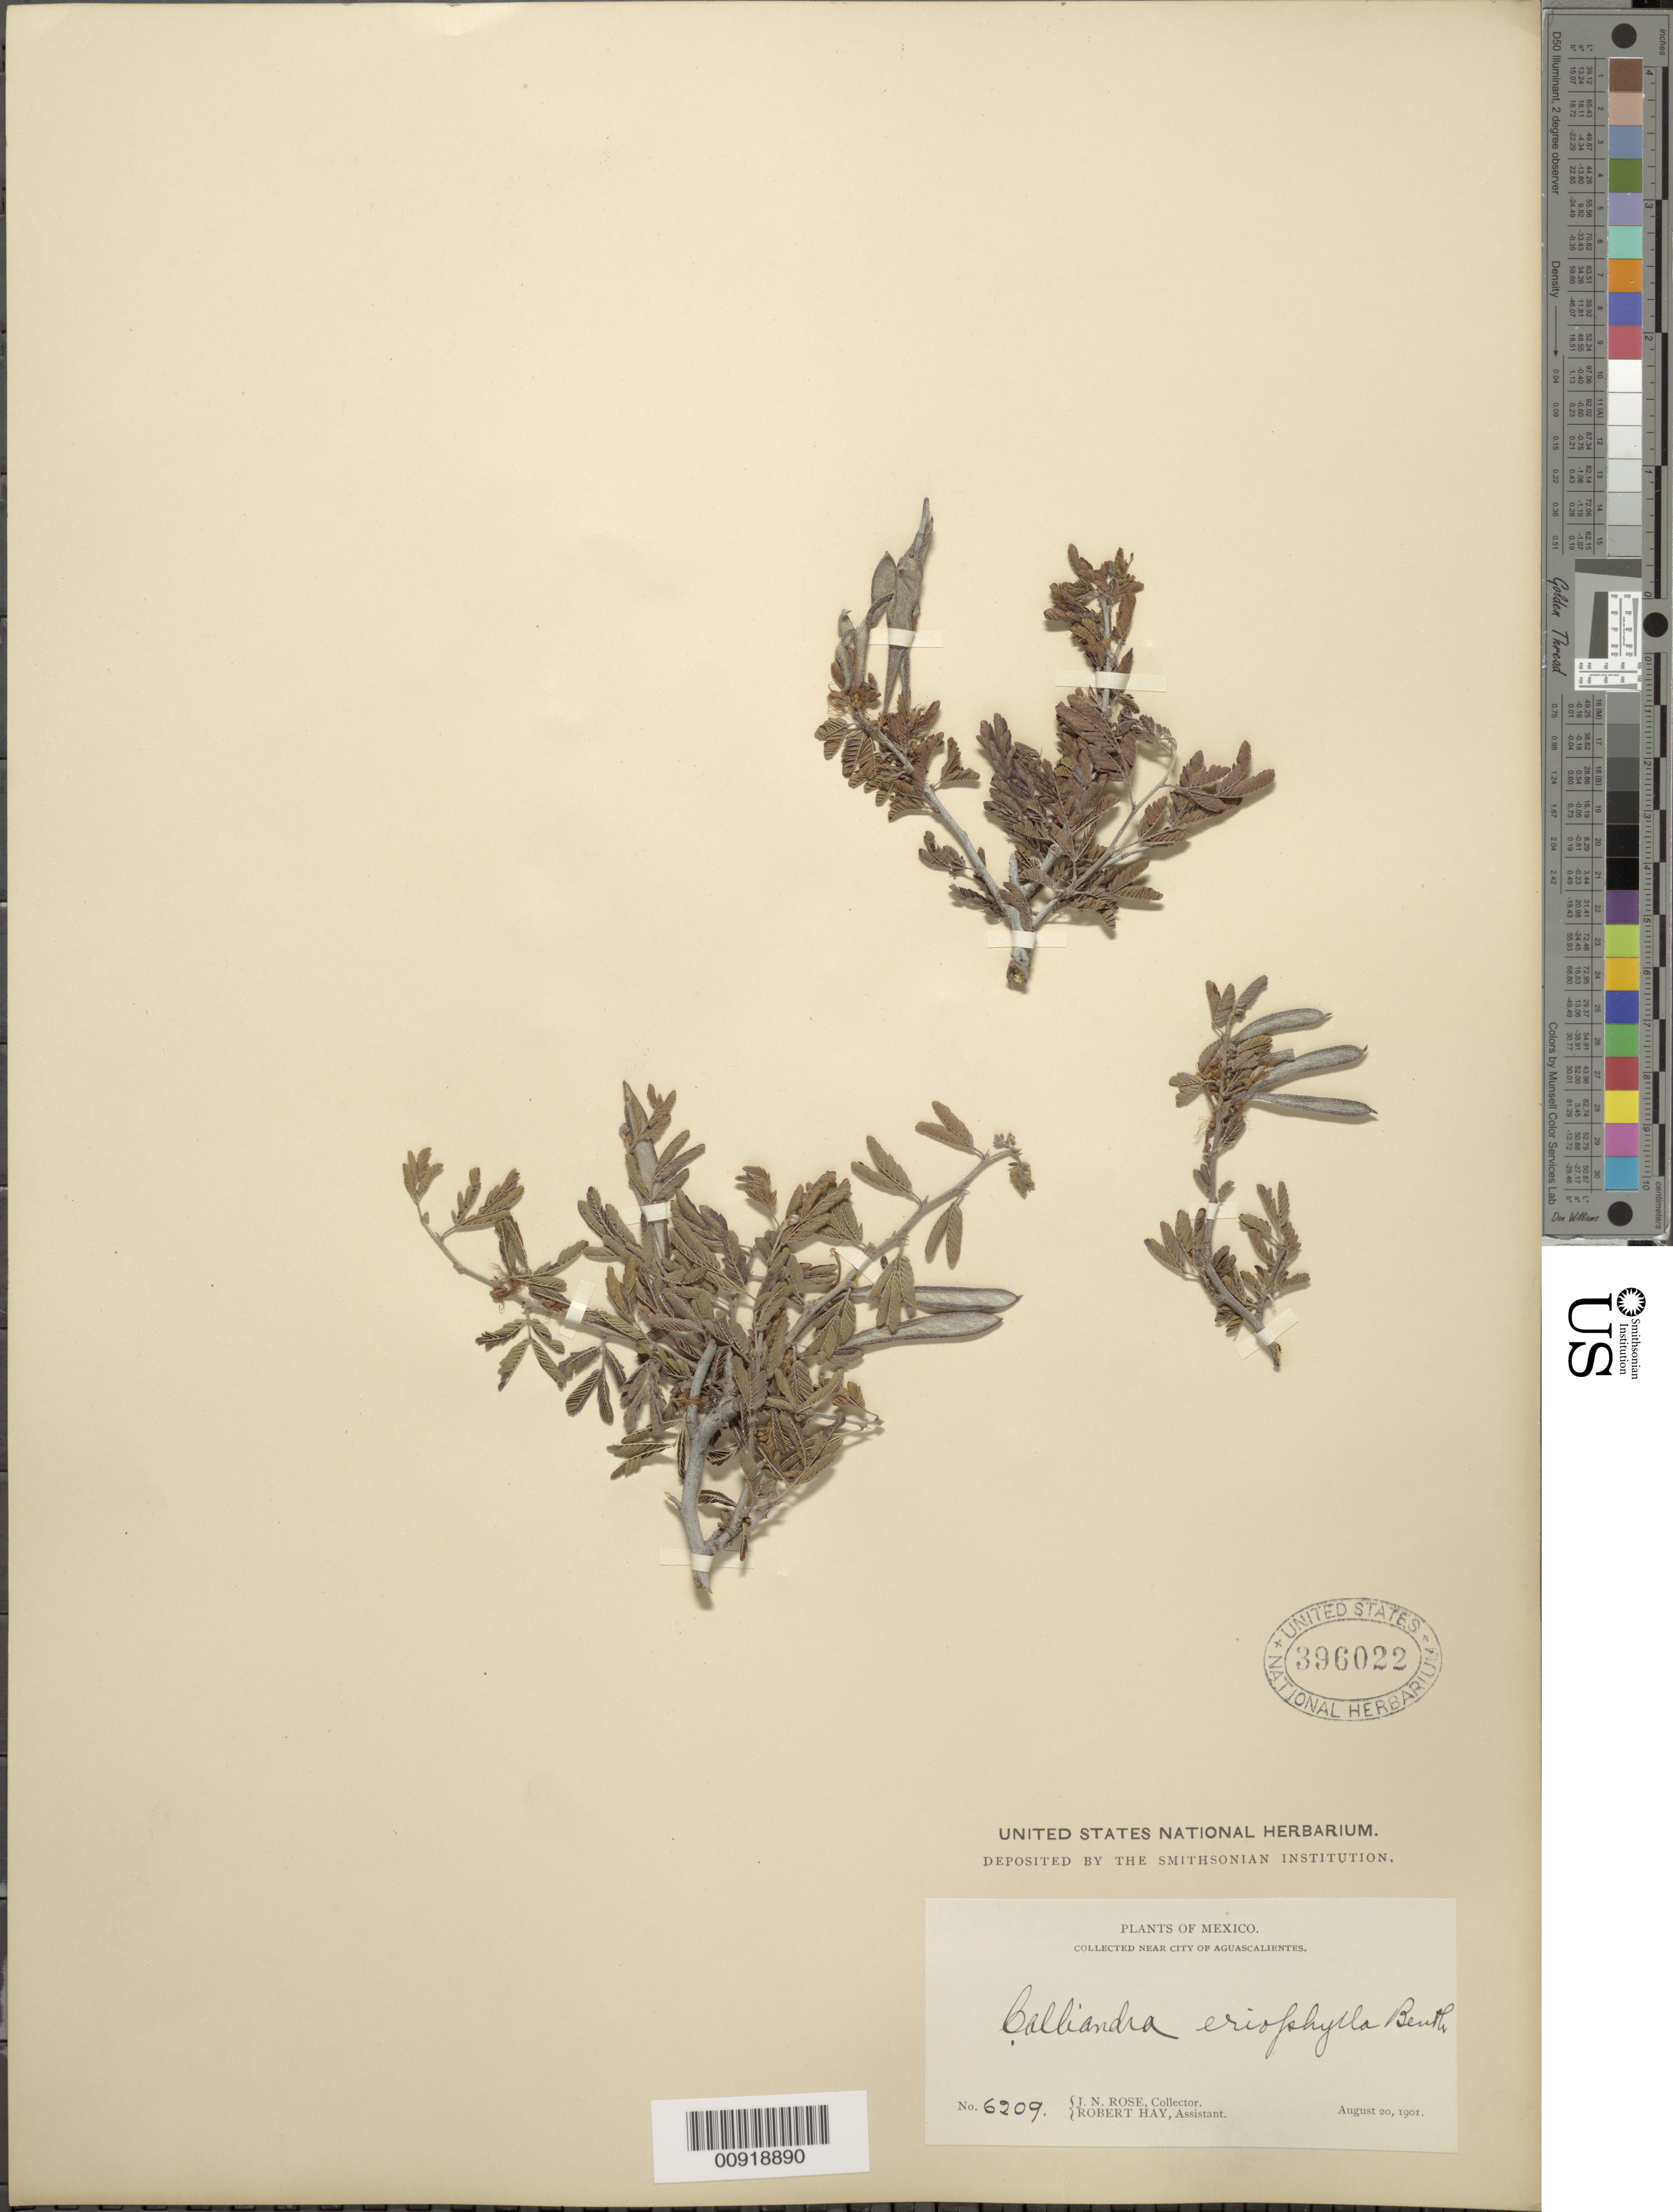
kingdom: Plantae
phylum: Tracheophyta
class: Magnoliopsida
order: Fabales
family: Fabaceae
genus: Calliandra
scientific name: Calliandra eriophylla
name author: Benth.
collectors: J. N. Rose & R. Hay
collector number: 6209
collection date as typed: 20 Aug 1901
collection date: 1901-08-20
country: Mexico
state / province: Aguascalientes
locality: Near City of Aguascalientes.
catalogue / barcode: US 396022